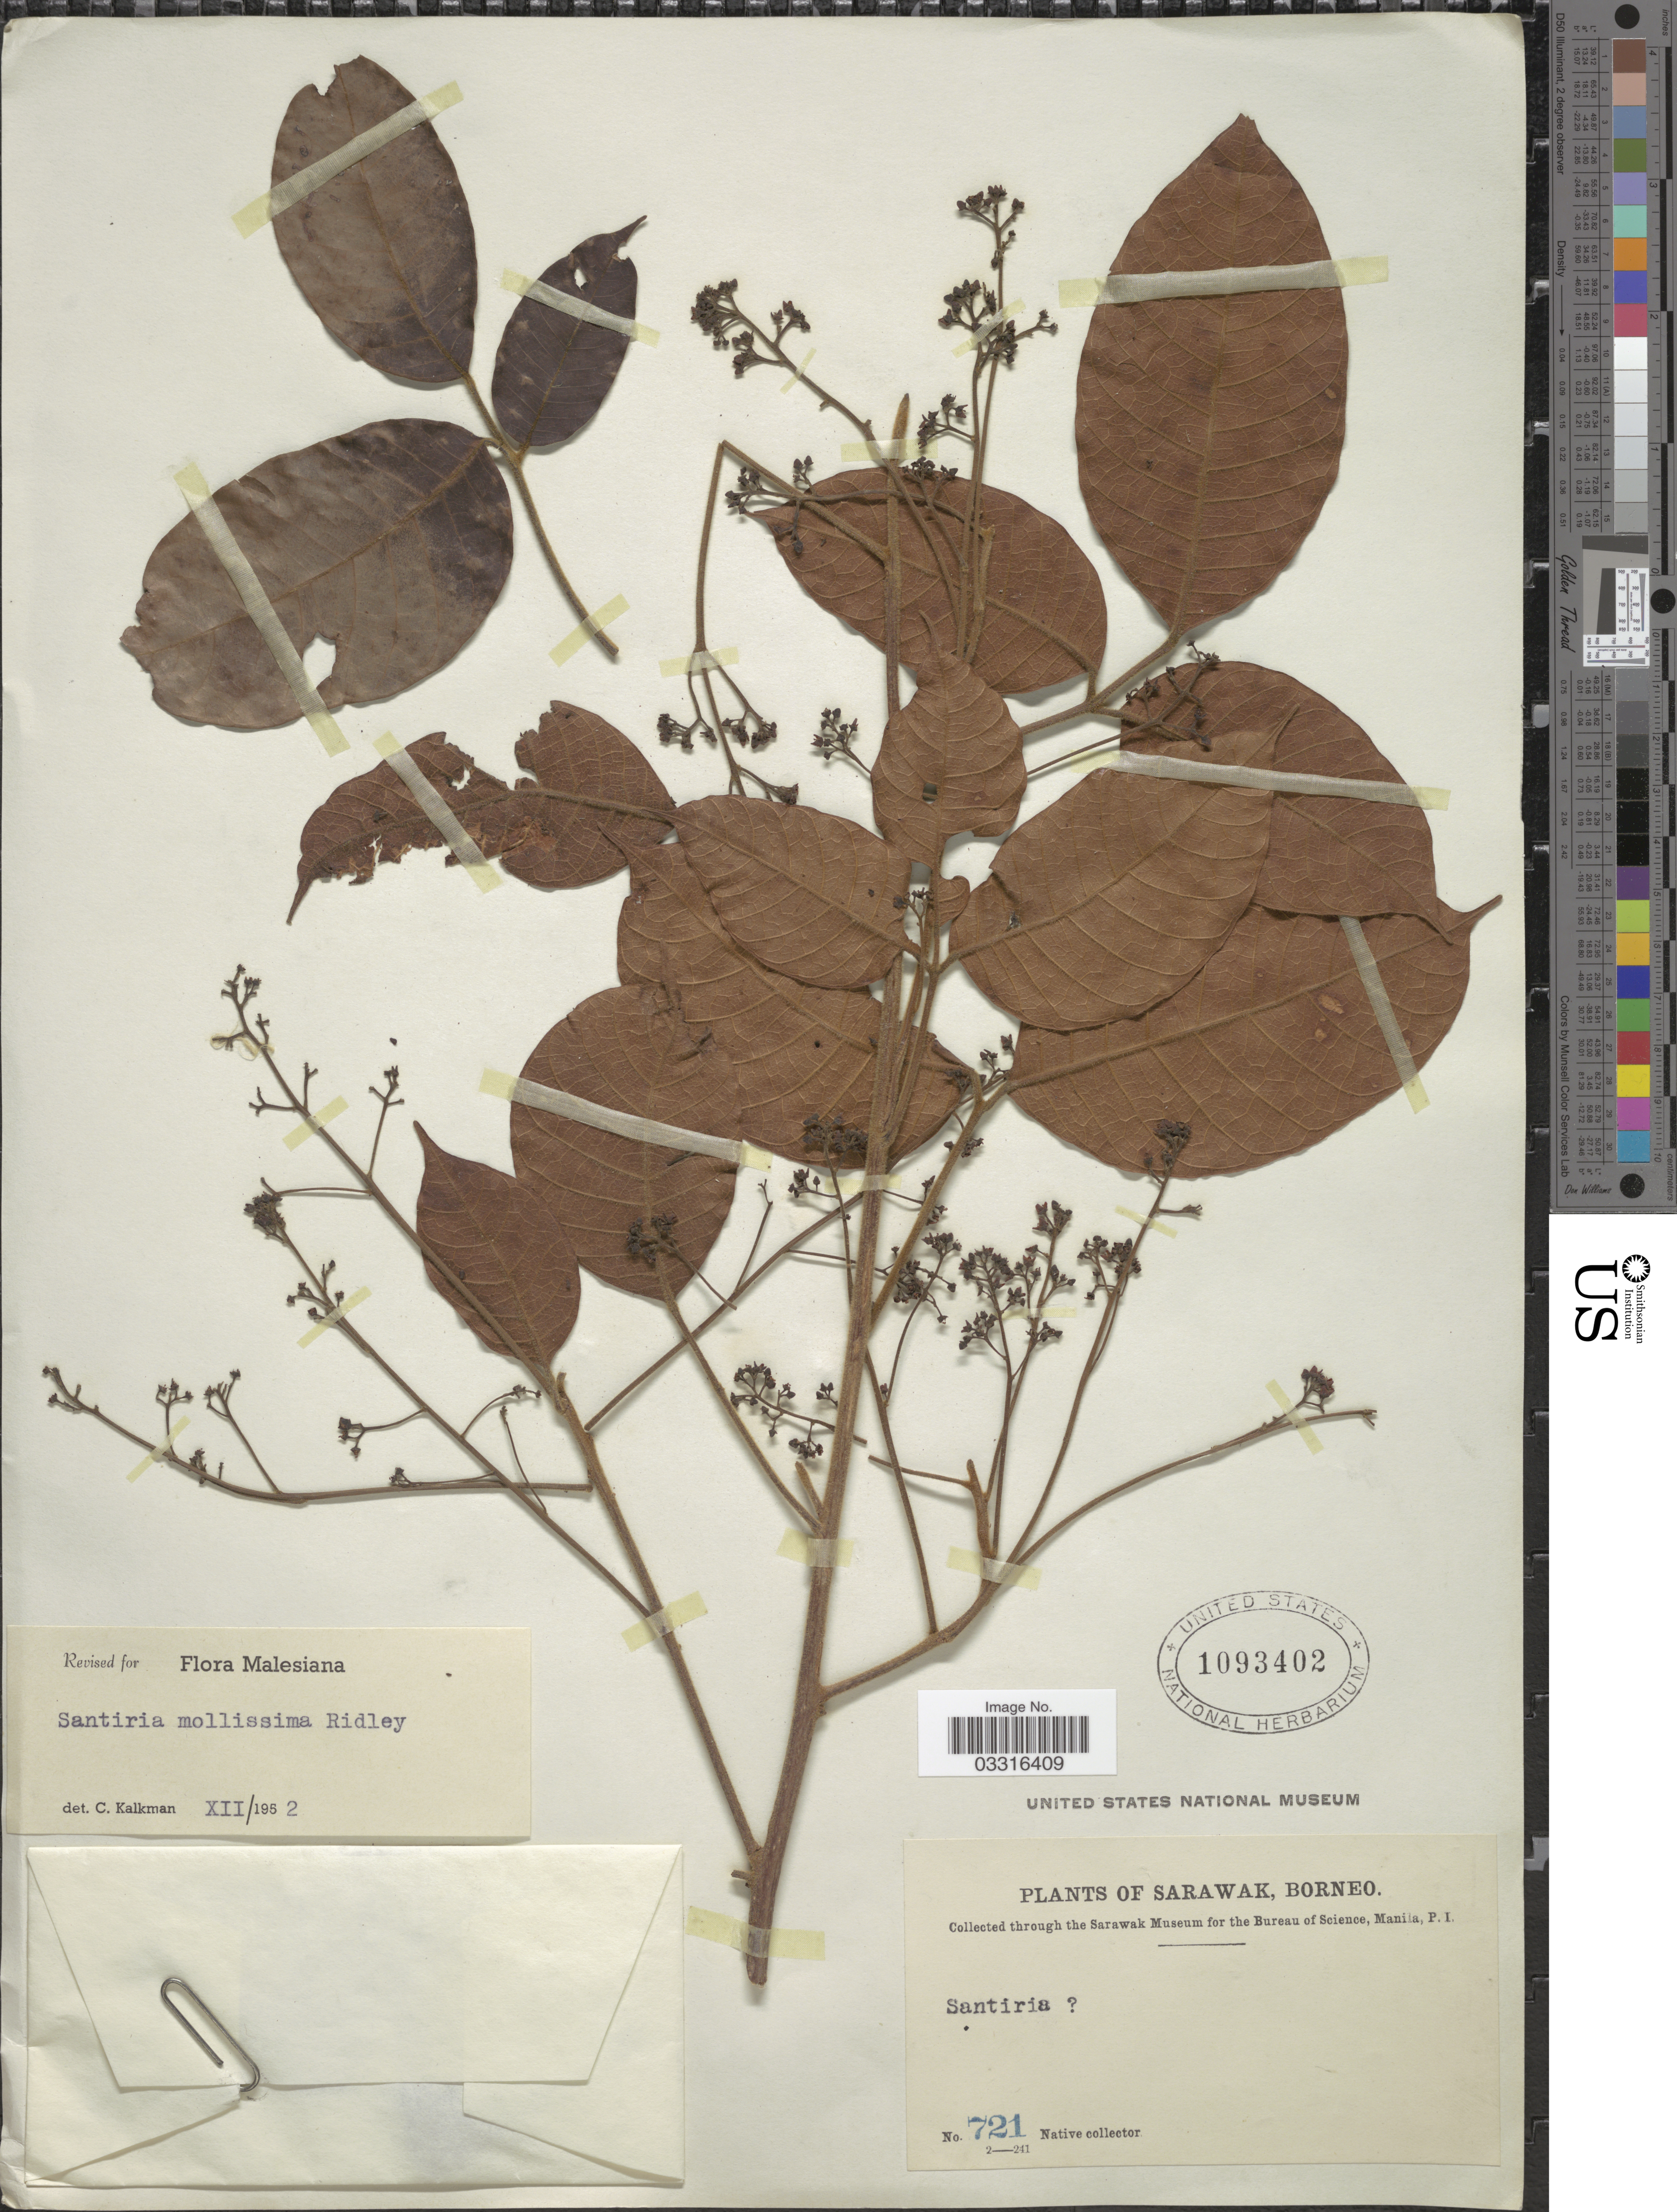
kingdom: Plantae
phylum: Tracheophyta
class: Magnoliopsida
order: Sapindales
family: Burseraceae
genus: Santiria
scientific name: Santiria mollissima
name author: Ridl.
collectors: Native collector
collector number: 721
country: Malaysia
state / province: Sarawak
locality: Borneo.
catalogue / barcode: US 1093402